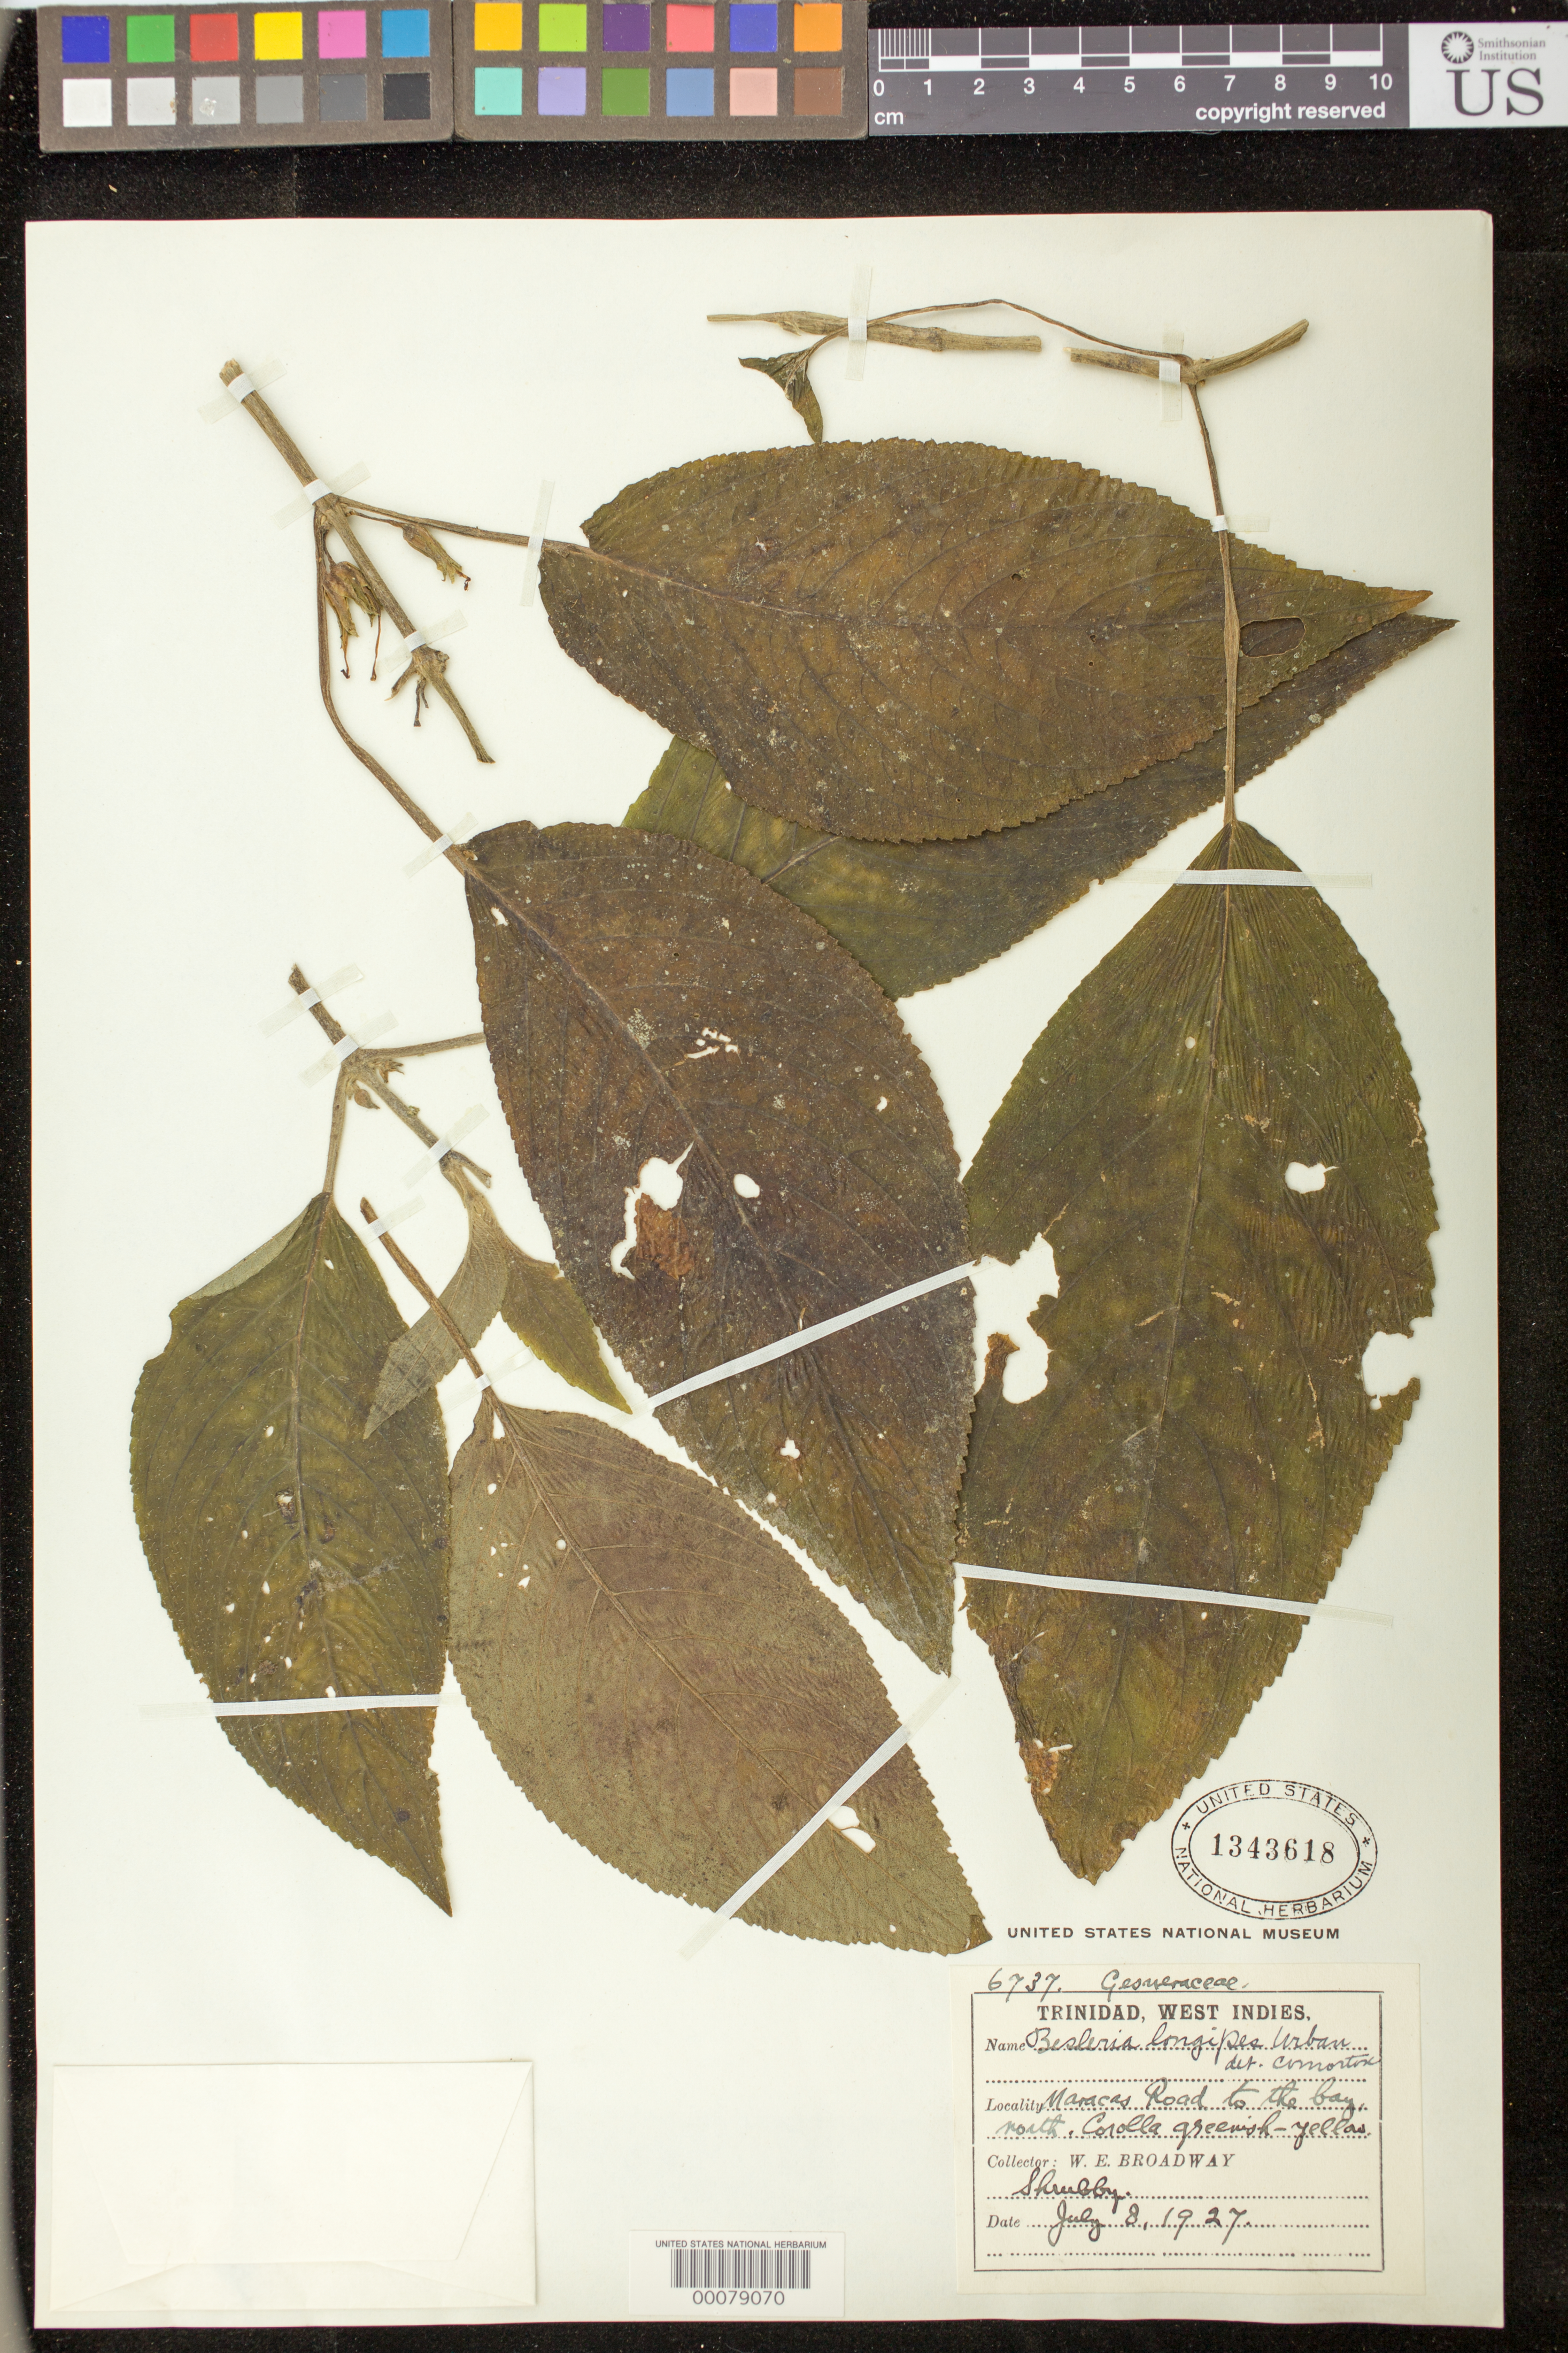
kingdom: Plantae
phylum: Tracheophyta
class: Magnoliopsida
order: Lamiales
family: Gesneriaceae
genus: Besleria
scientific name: Besleria longipes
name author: Urb.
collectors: W. E. Broadway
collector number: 6737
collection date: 1927-07-08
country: Trinidad and Tobago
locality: Maracas Road to the bay, north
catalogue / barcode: US 1343618